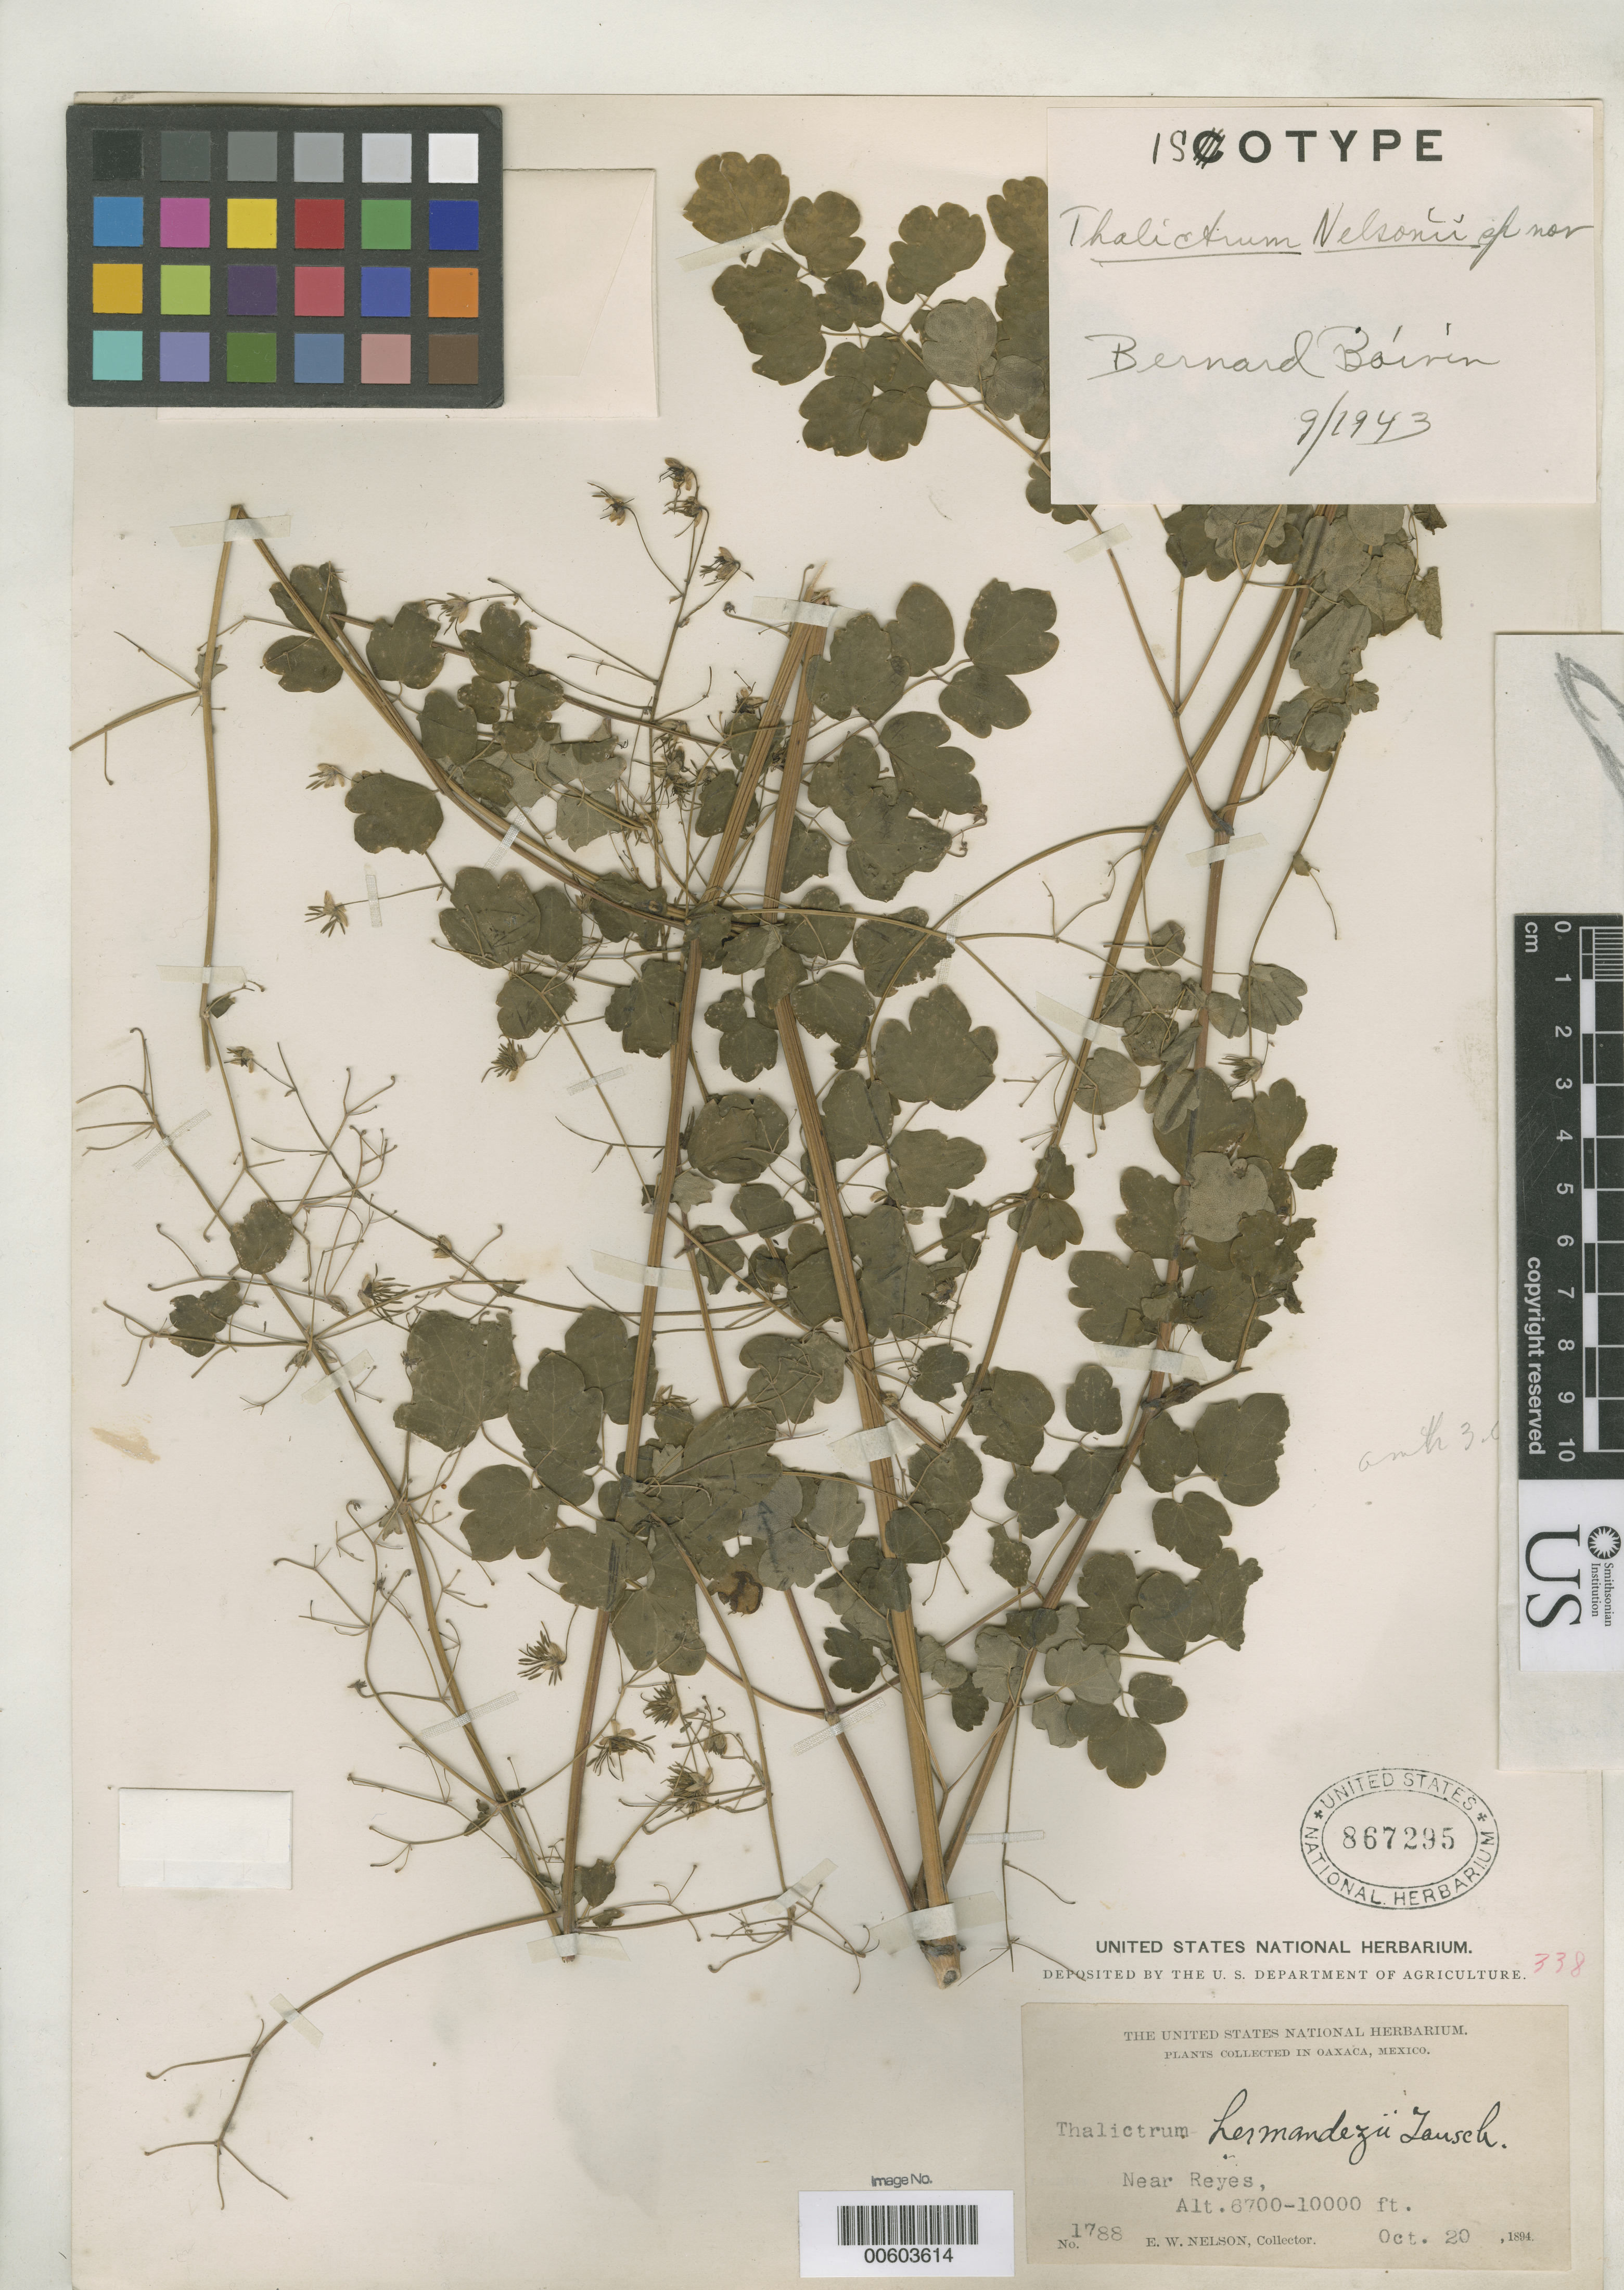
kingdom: Plantae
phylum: Tracheophyta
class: Magnoliopsida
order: Ranunculales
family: Ranunculaceae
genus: Thalictrum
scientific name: Thalictrum nelsonii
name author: B. Boivin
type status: Isotype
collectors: E. W. Nelson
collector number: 1788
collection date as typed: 20 Oct 1894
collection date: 1894-10-20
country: Mexico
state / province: Oaxaca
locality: Near Reyes.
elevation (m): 2042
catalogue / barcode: US 867295